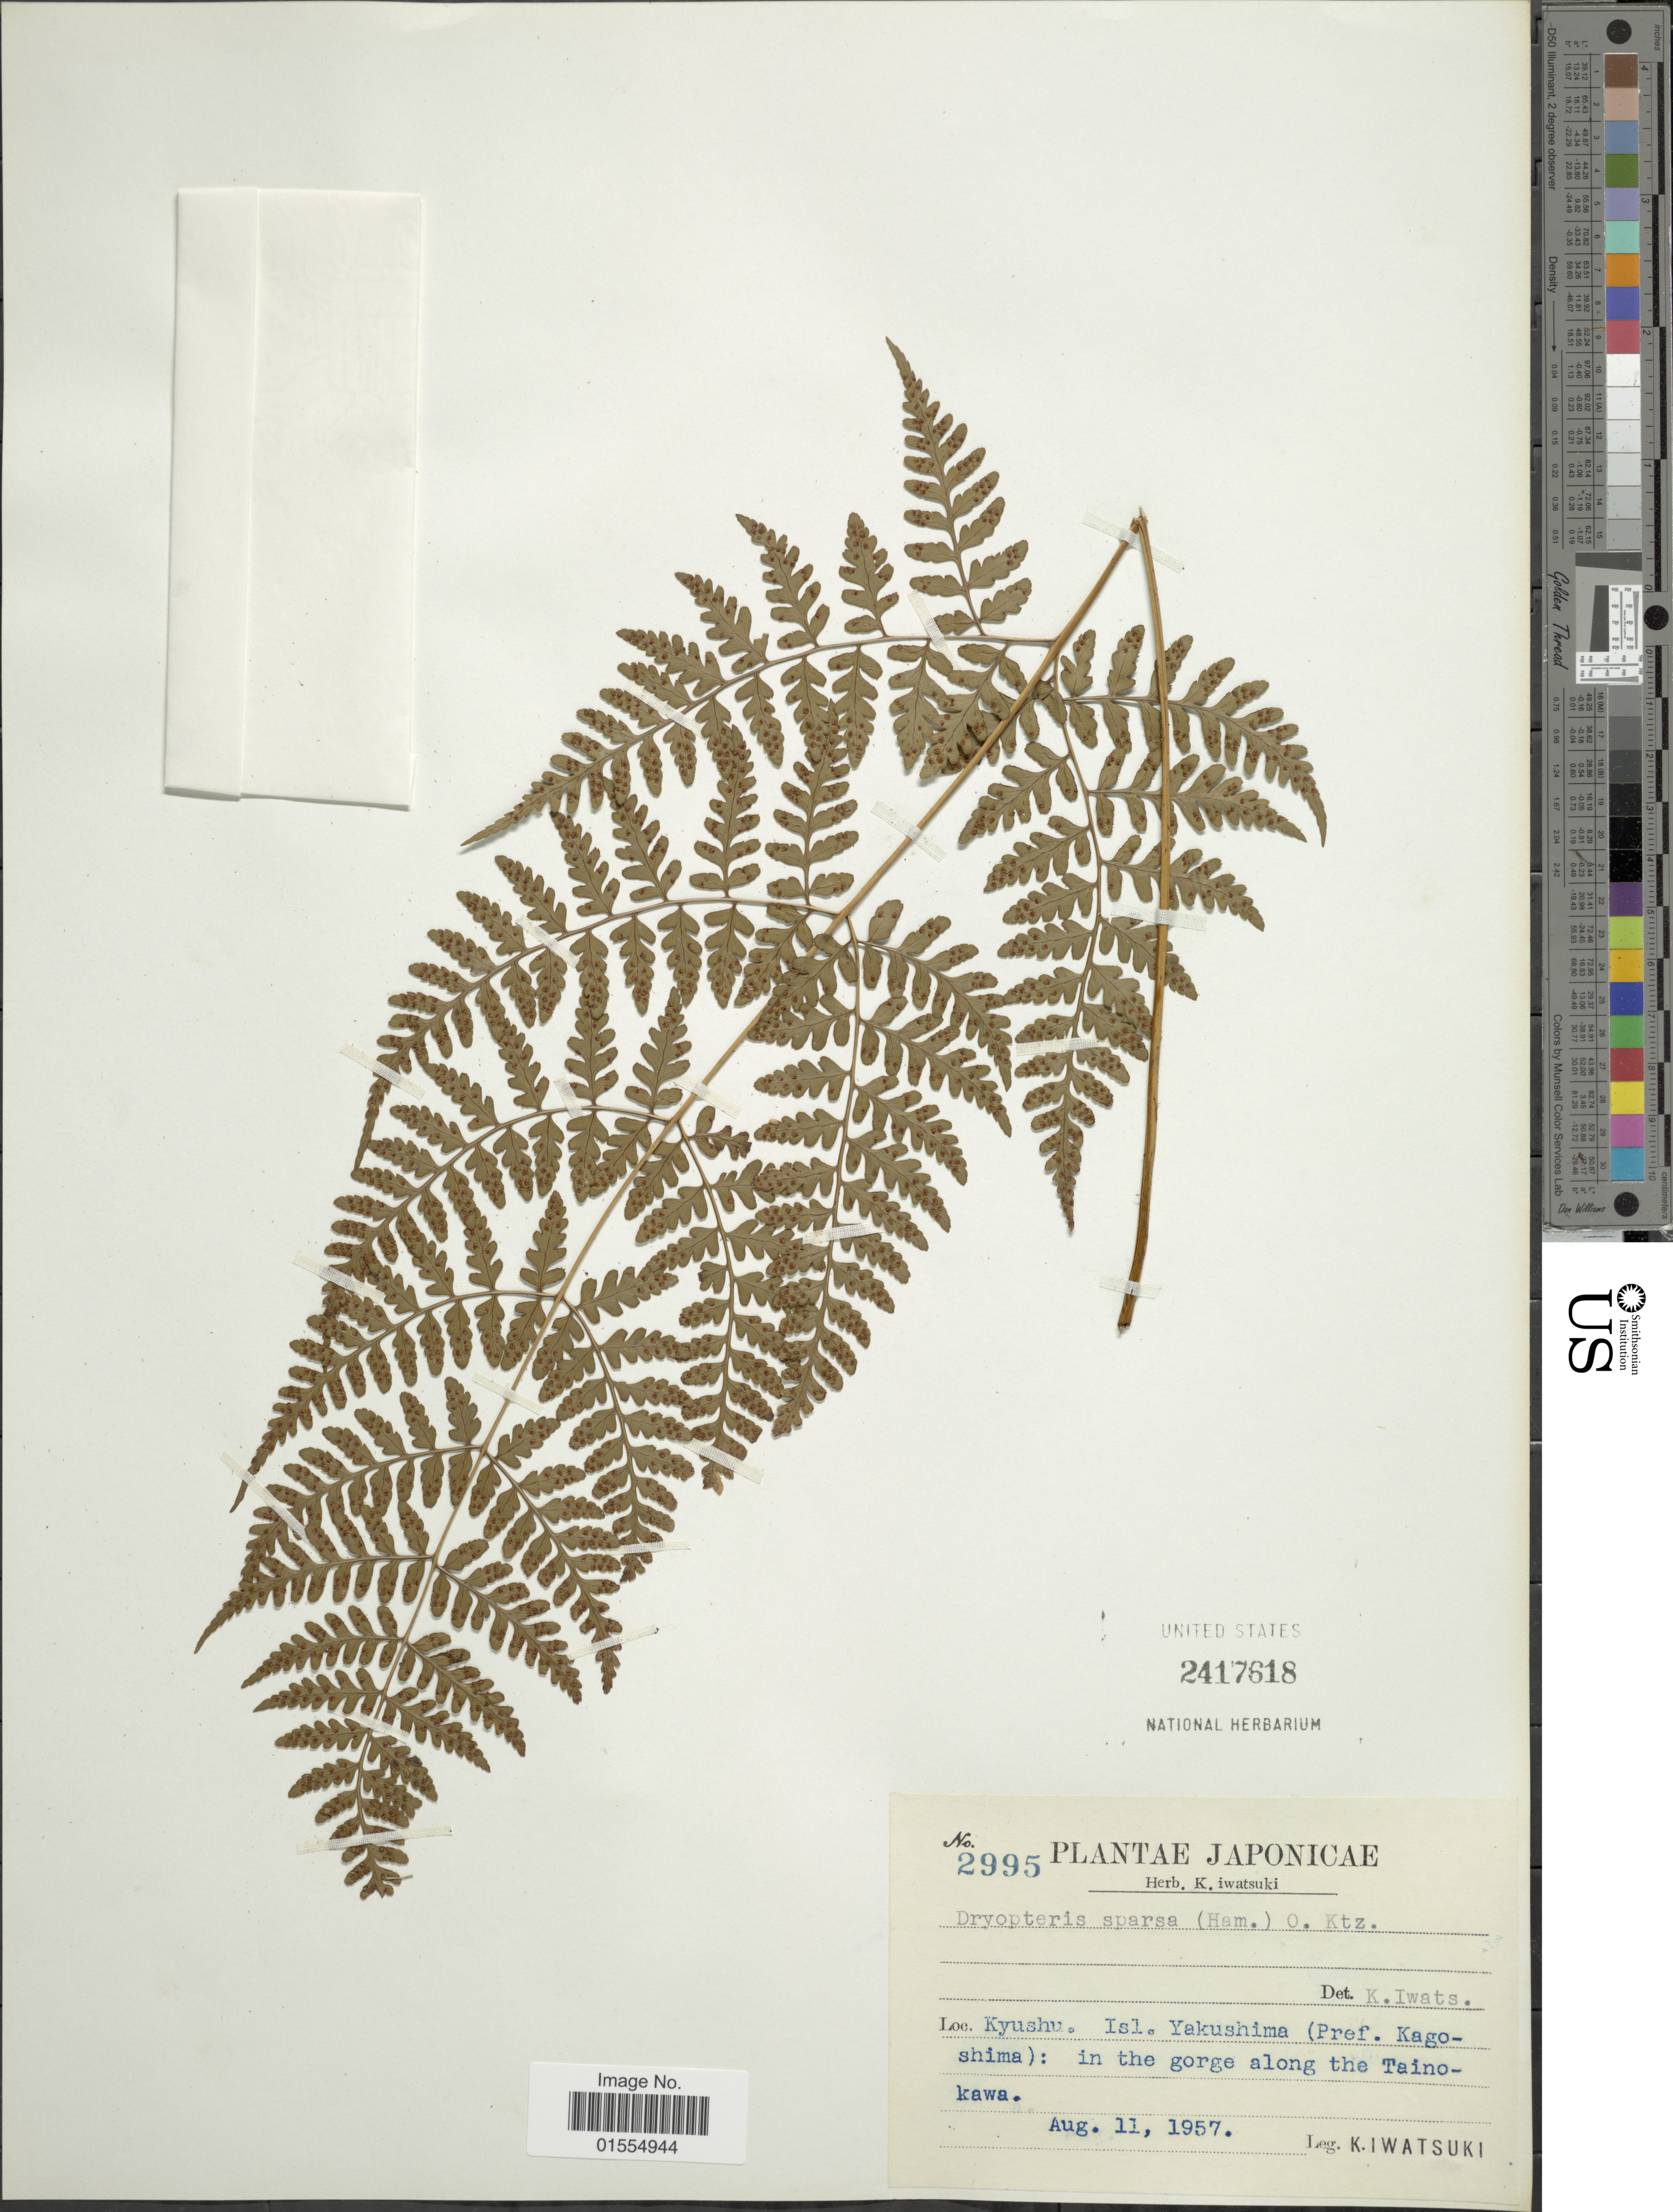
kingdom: Plantae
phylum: Tracheophyta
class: Polypodiopsida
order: Polypodiales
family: Dryopteridaceae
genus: Dryopteris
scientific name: Dryopteris sparsa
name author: (D. Don) Kuntze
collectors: K. Iwatsuki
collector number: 2995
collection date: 1957-08-11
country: Japan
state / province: Kagosima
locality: Japonicae, Kyushu, Isl. Yakushima (Pref. Kagoshima): in the gorge along the Tainokawa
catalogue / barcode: US 2417618